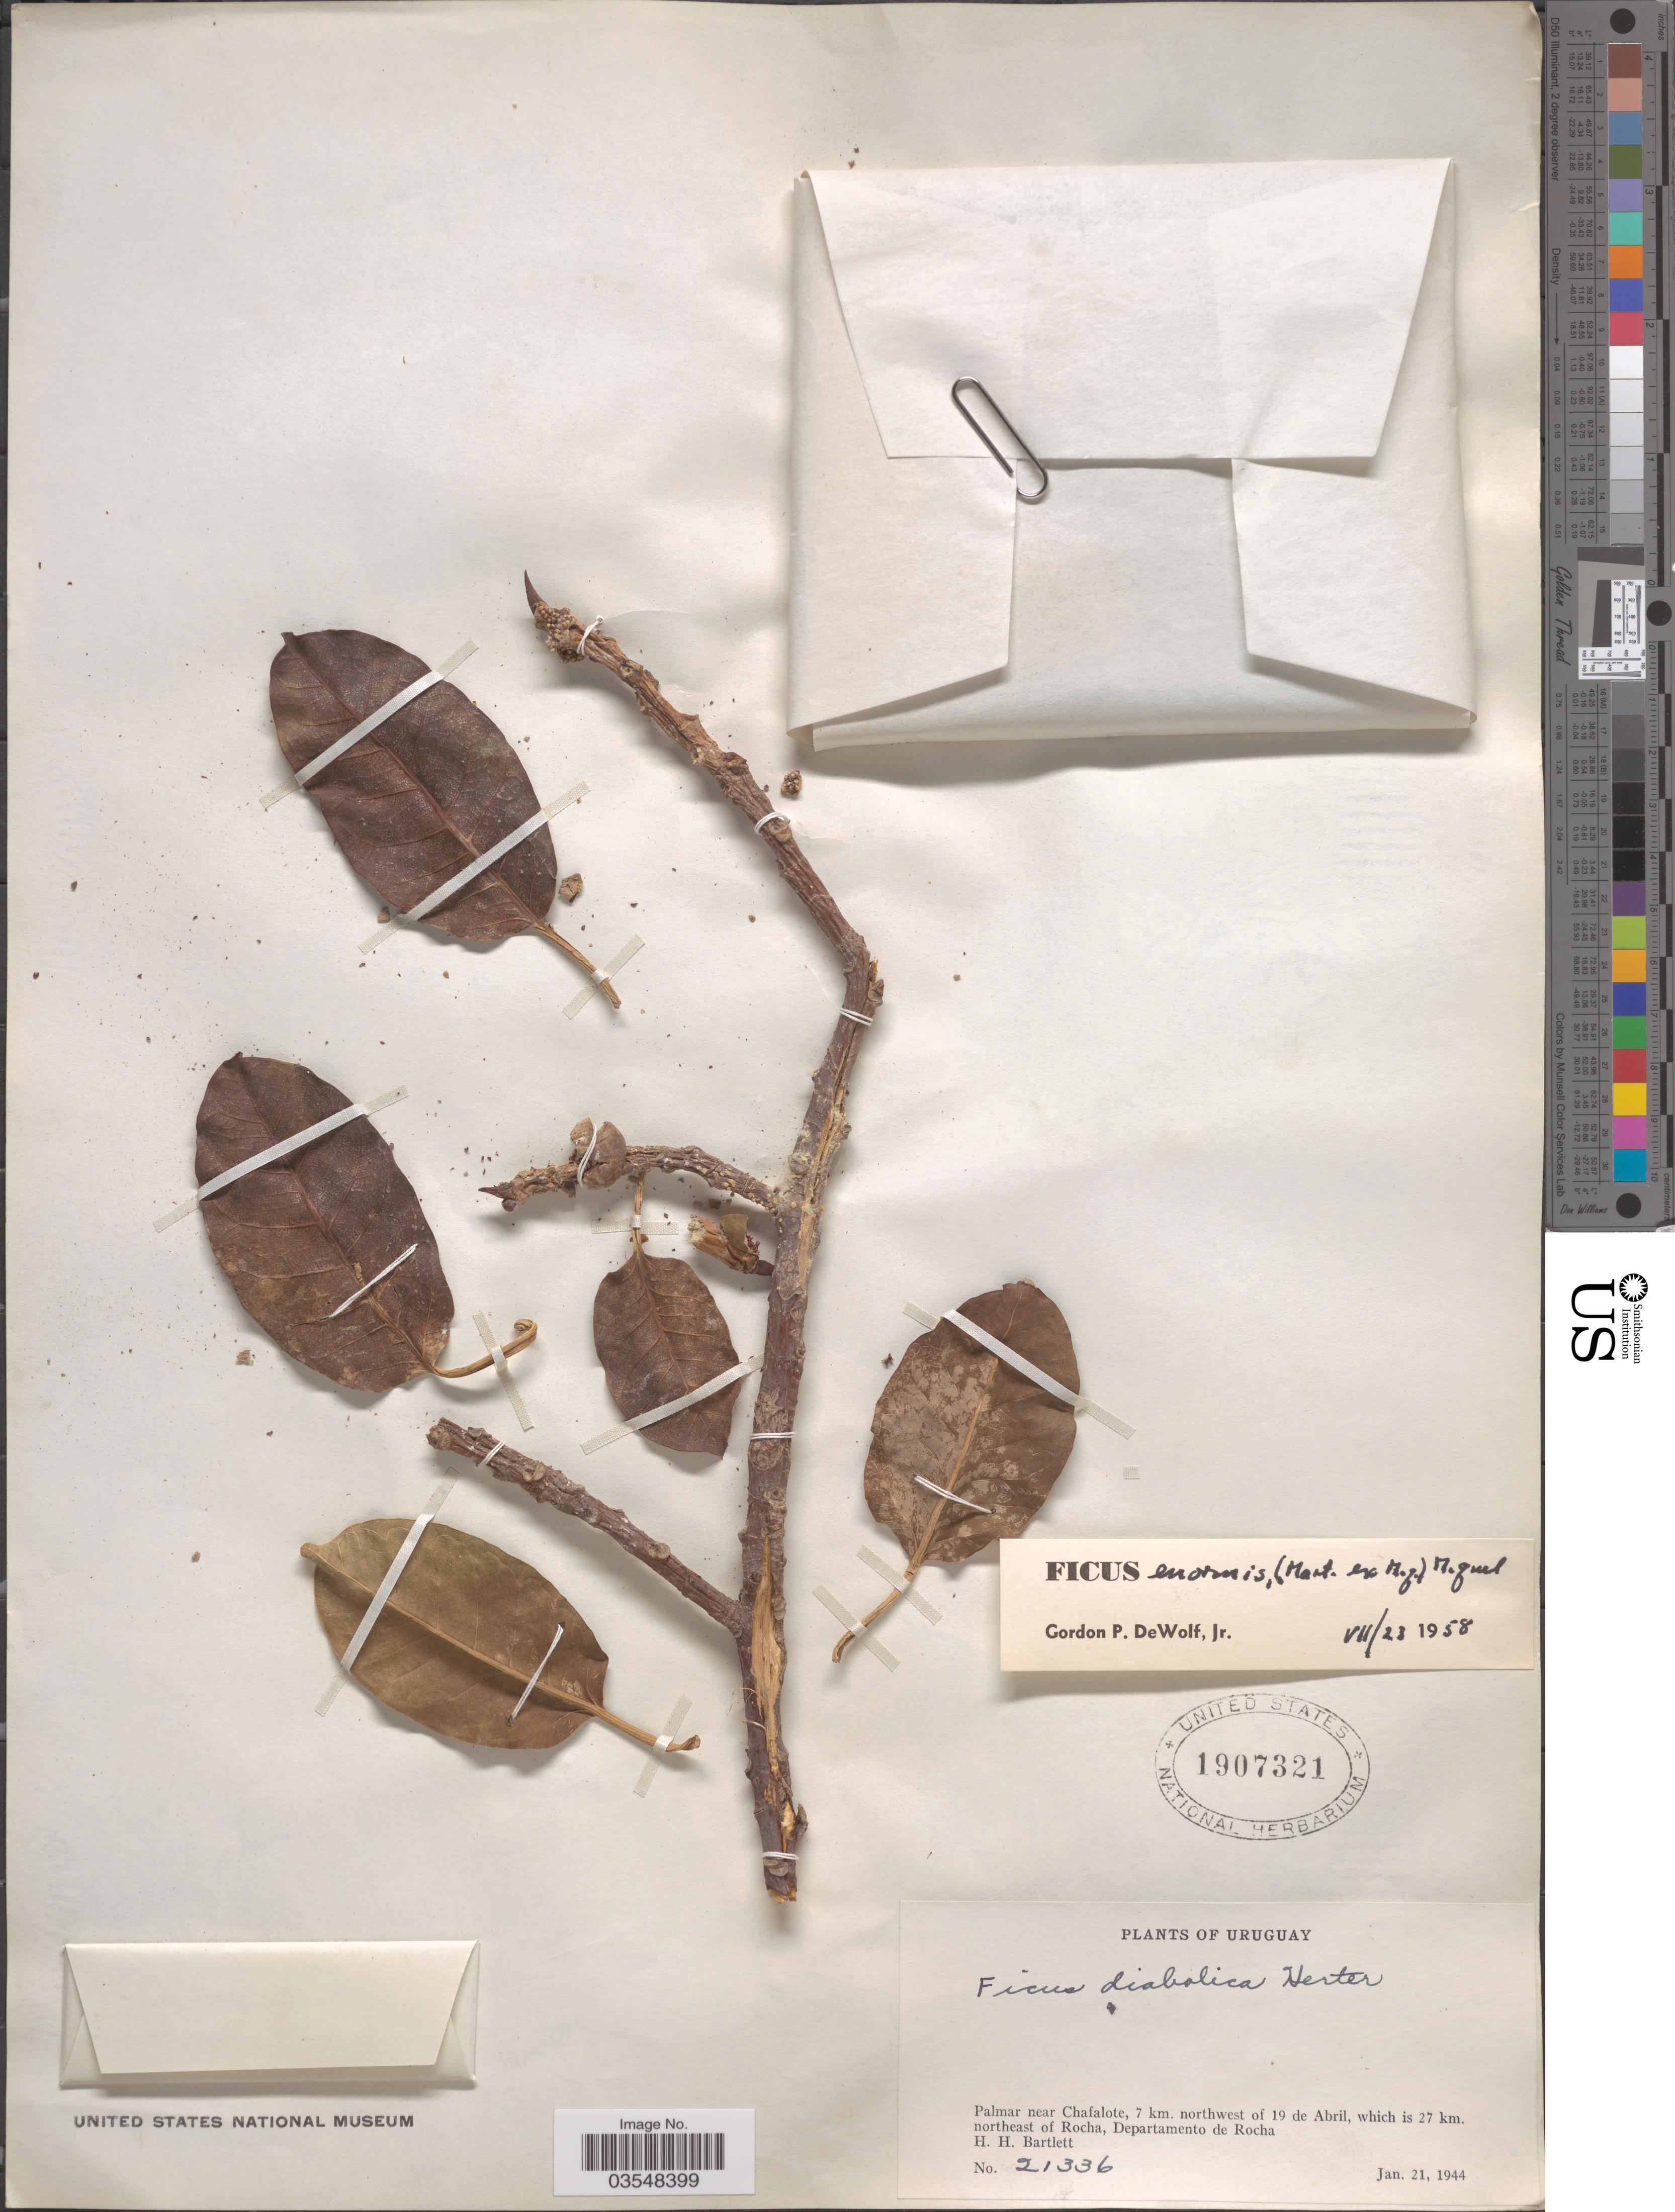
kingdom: Plantae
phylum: Tracheophyta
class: Magnoliopsida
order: Rosales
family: Moraceae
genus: Ficus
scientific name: Ficus enormis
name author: Mart. ex Miq.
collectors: H. H. Bartlett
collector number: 21336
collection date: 1944-01-21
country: Uruguay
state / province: Rocha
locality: Palmar near Chafalote, 7 km. northwest of 19 de Abril, which is 27 km. northeast of Rocha, Departamento de Rocha.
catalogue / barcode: US 1907321